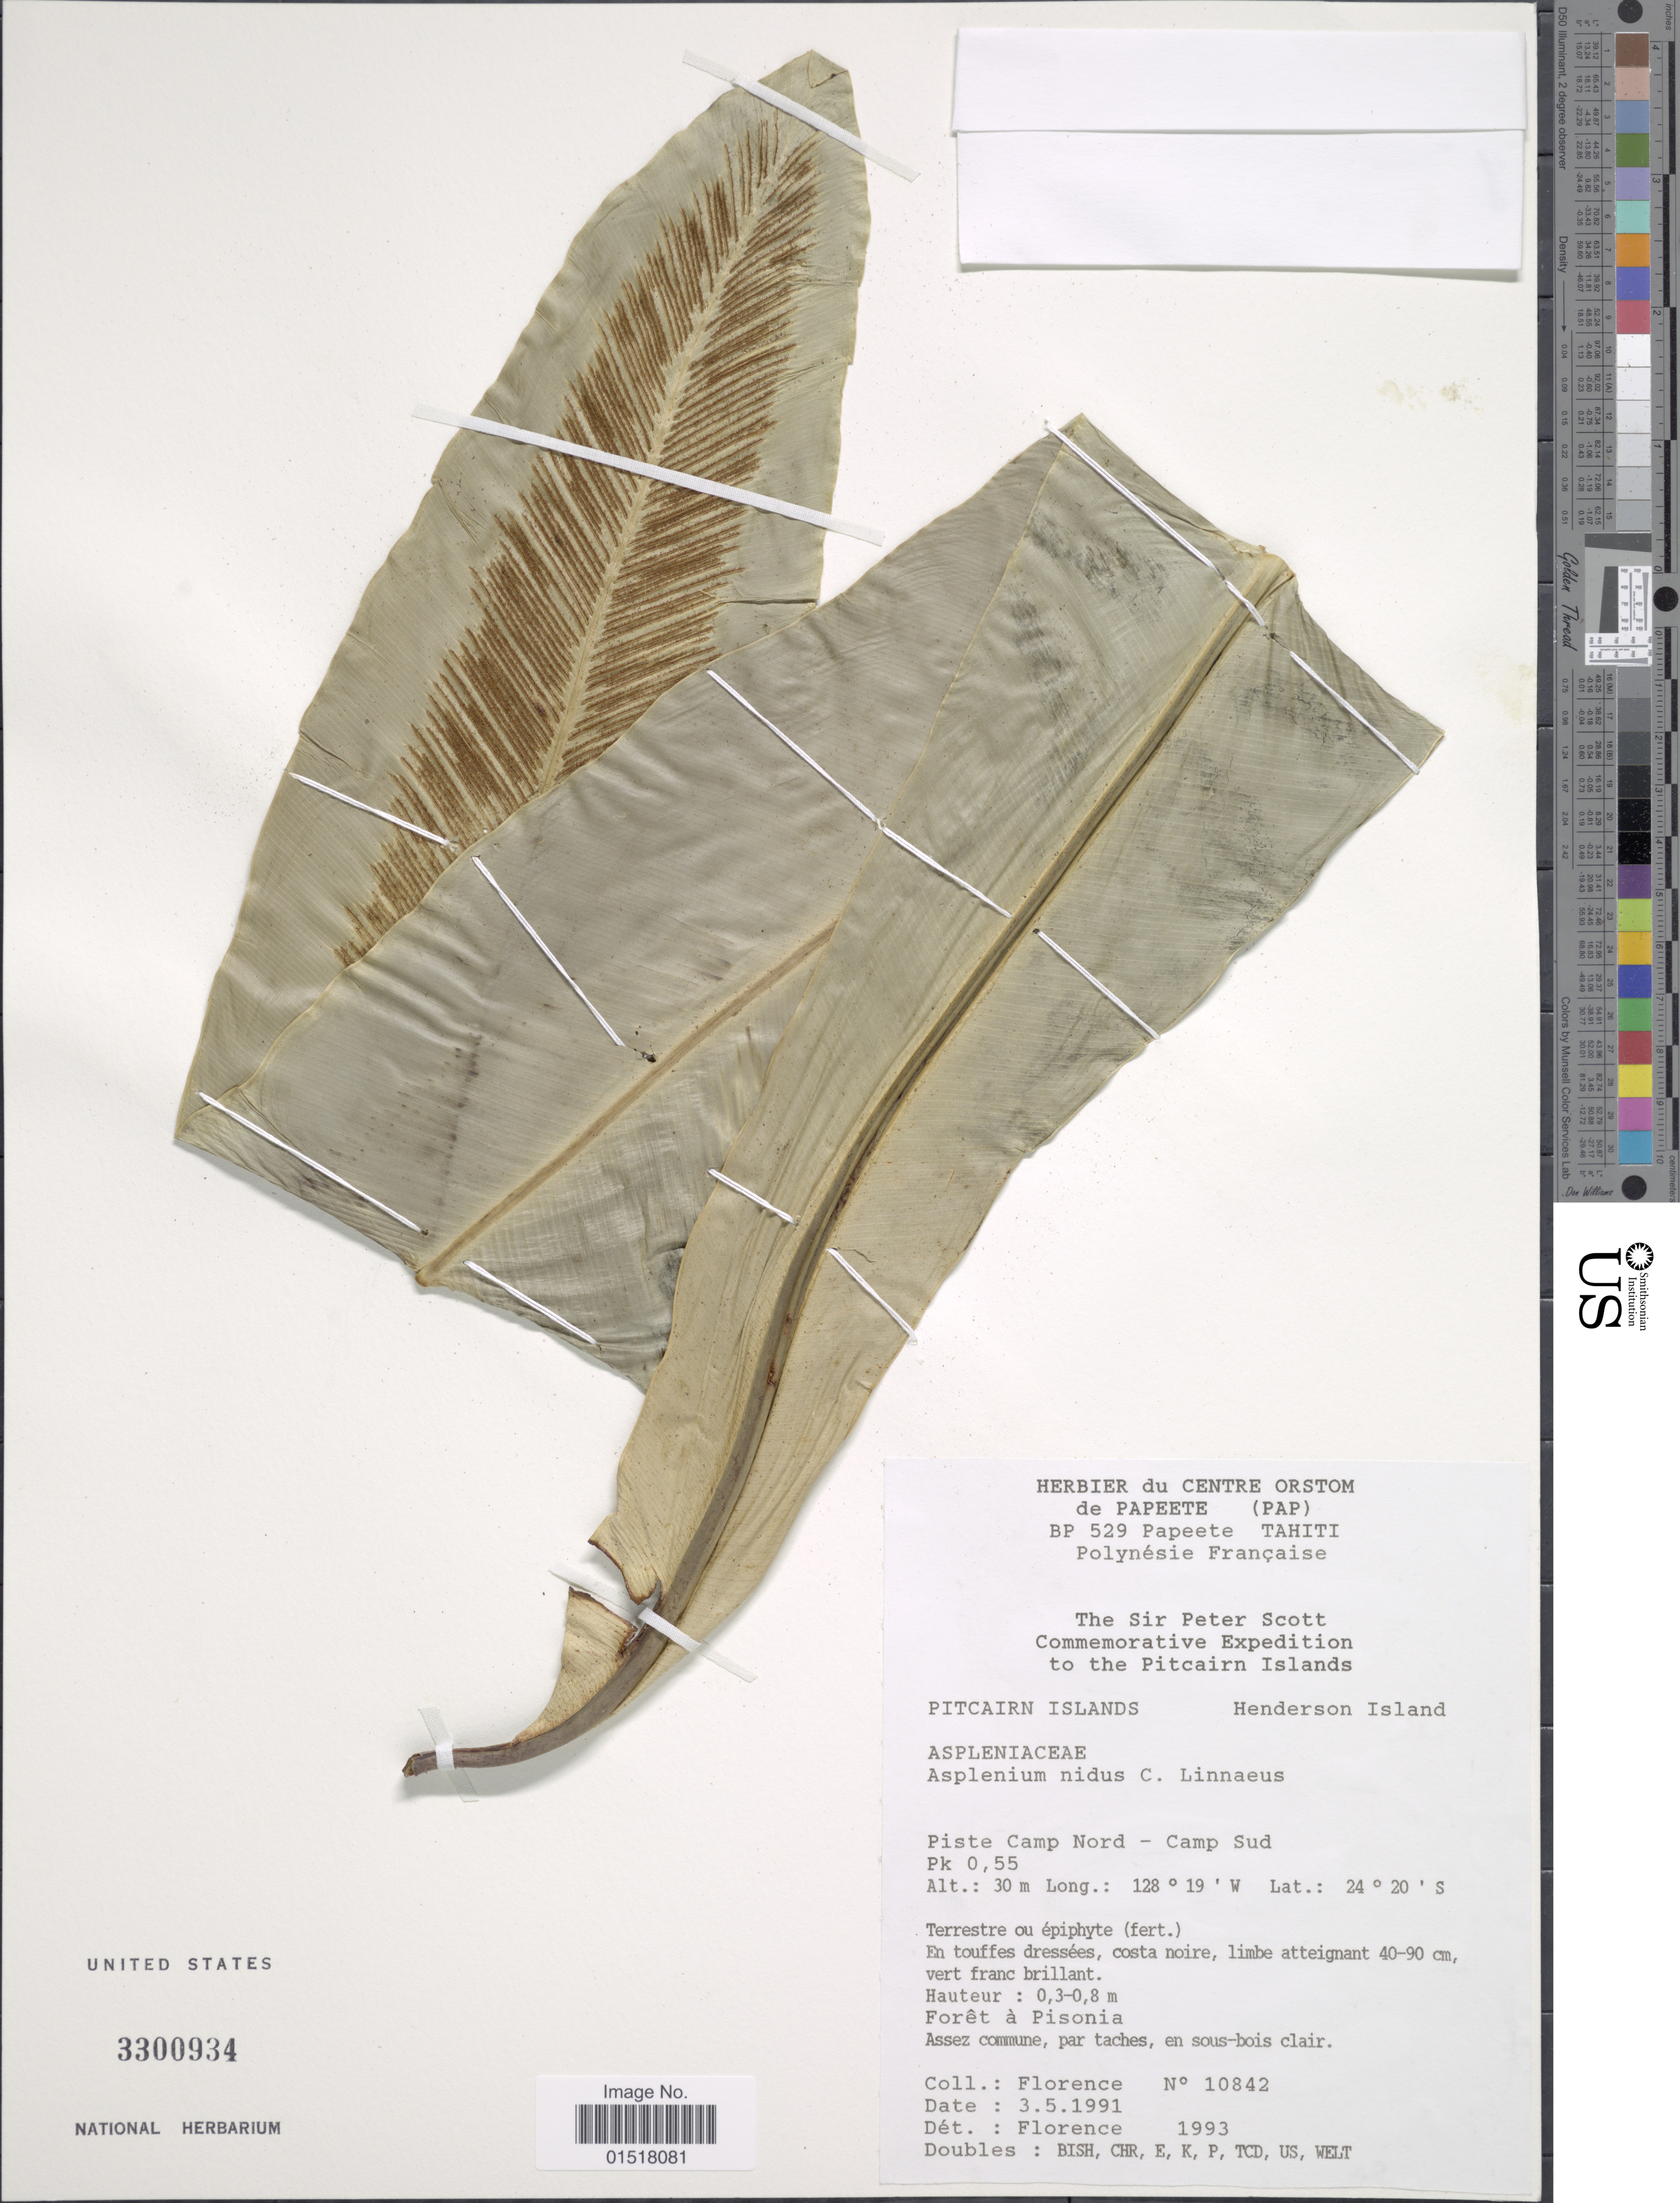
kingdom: Plantae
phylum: Tracheophyta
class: Polypodiopsida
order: Polypodiales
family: Aspleniaceae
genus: Asplenium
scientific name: Asplenium australasicum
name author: (Sm.) Hook.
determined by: Florence, J.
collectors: -. Florence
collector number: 10842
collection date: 1991-05-03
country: Pitcairn Islands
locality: Pitcairn Islands. Henderson Island. Piste Camp Nord - Camp Sud. Pk 0,55.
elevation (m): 30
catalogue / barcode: US 3300934